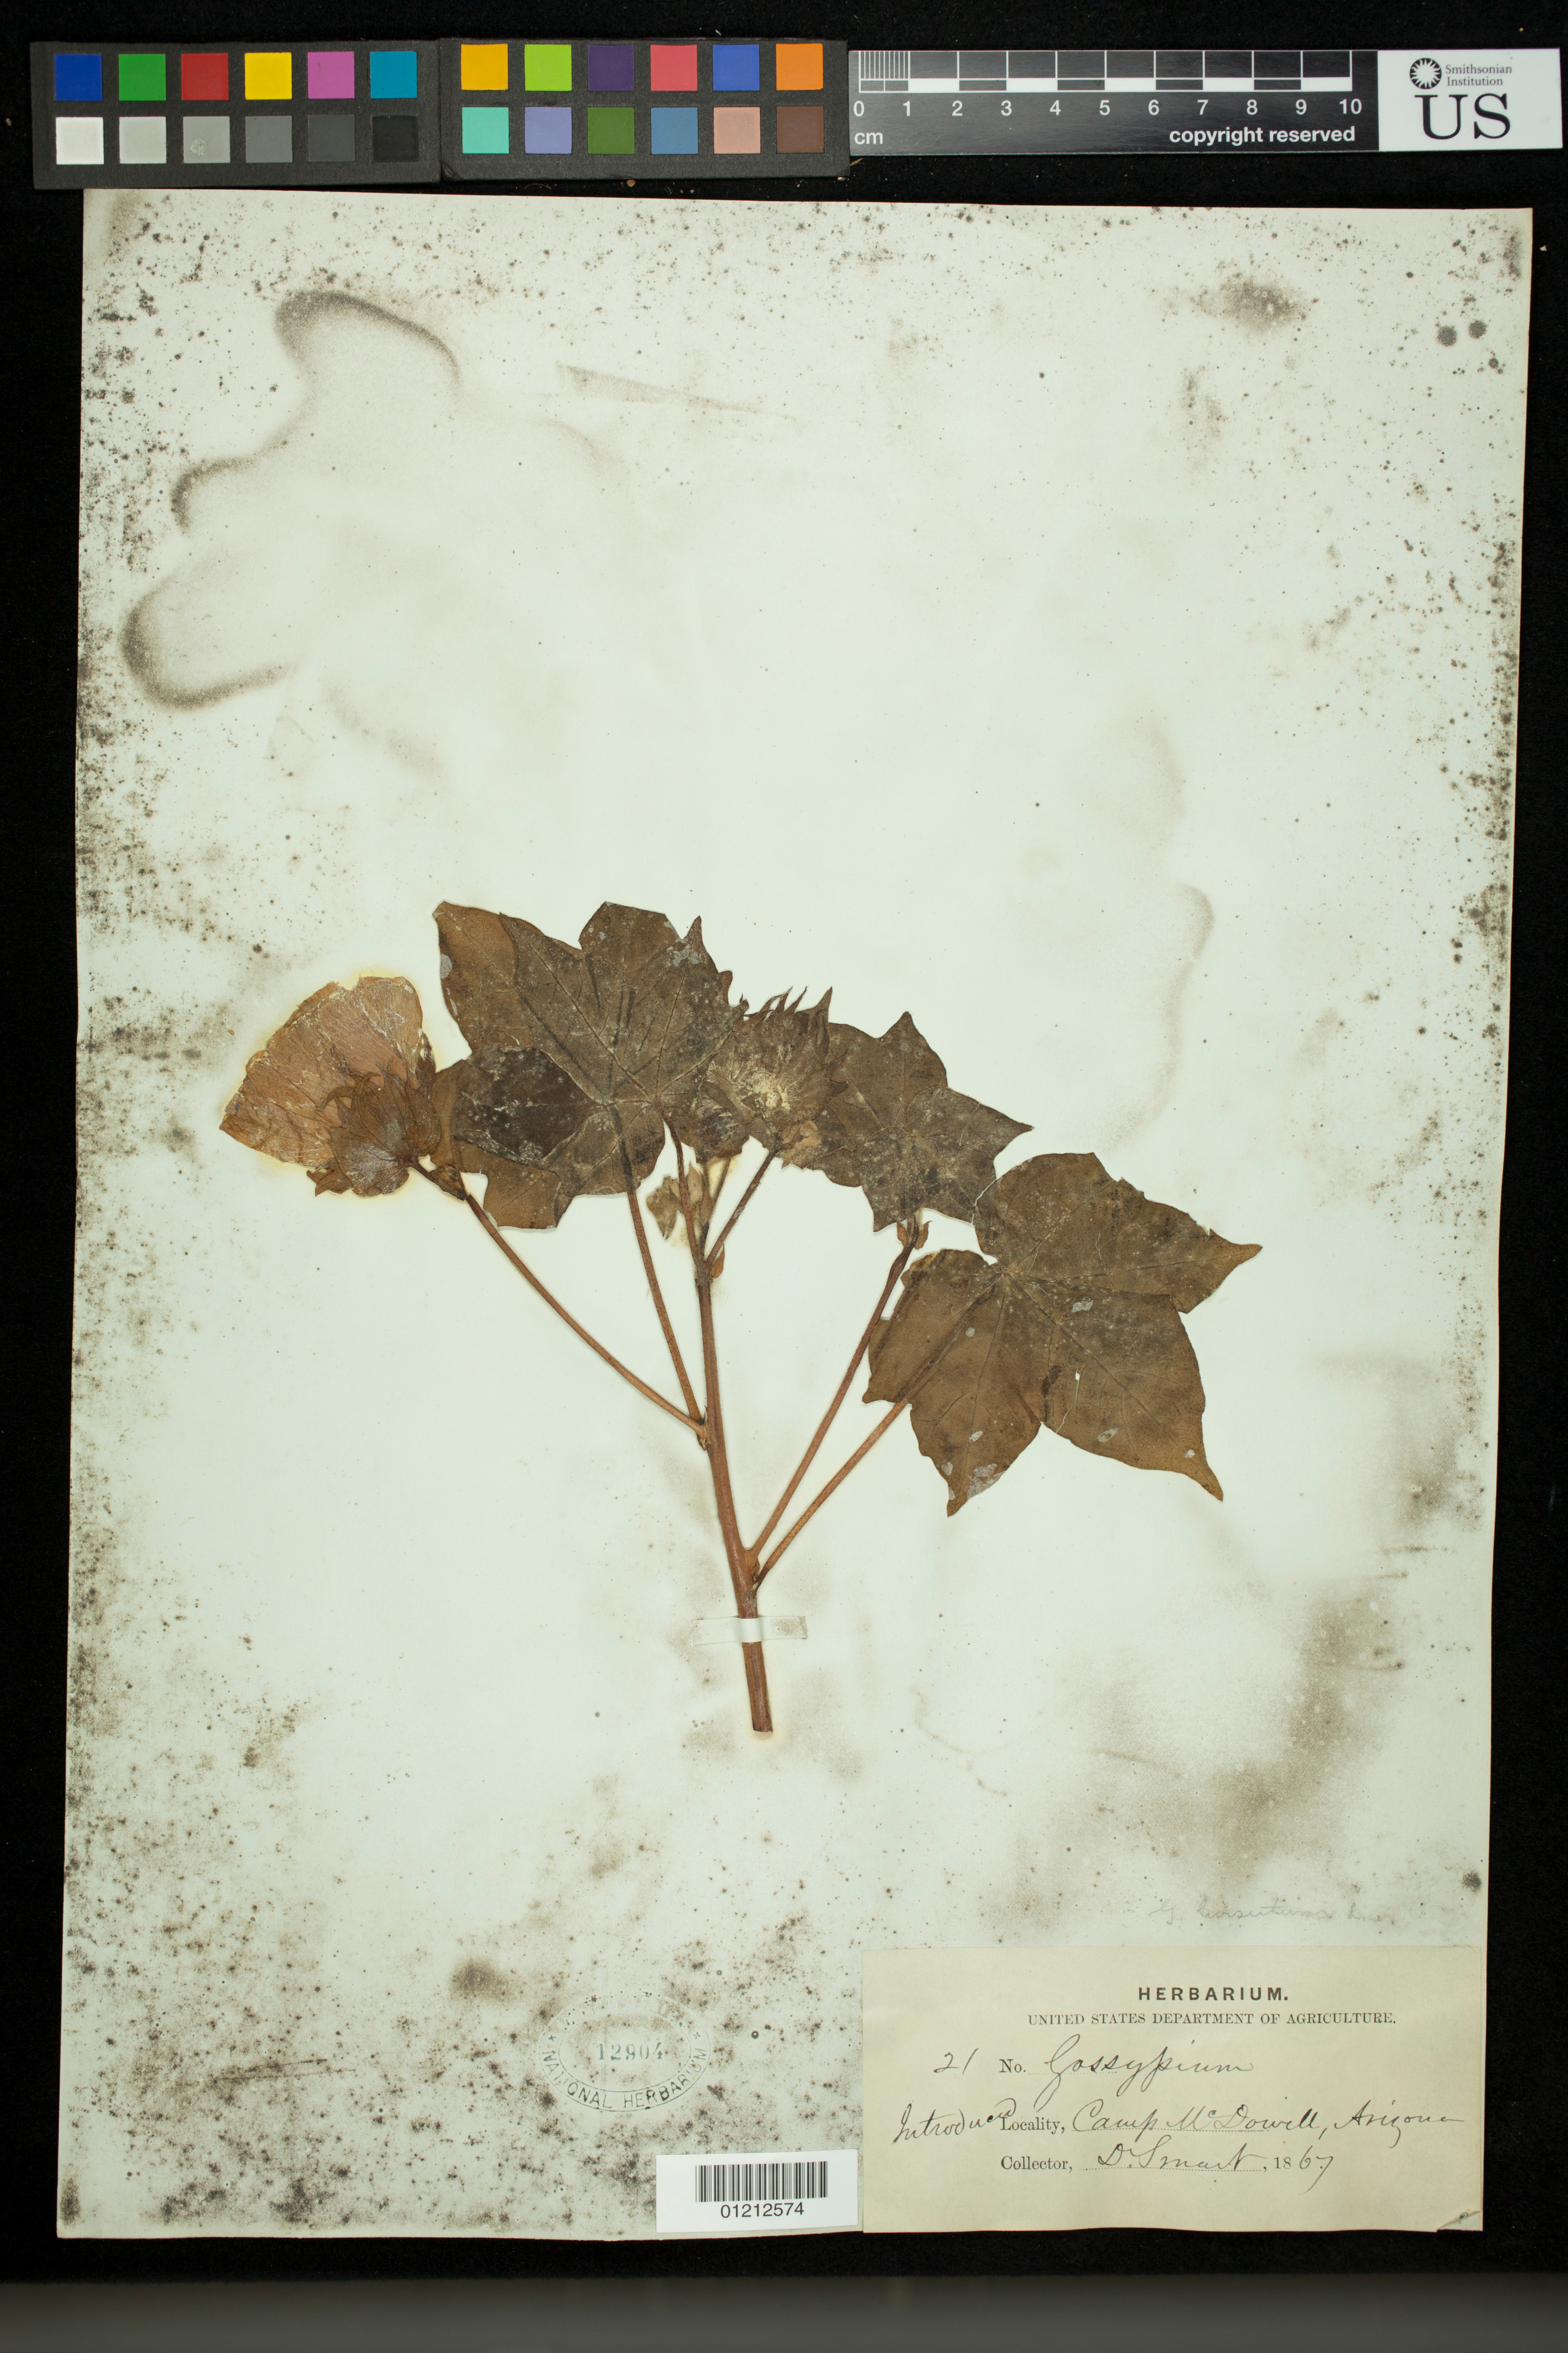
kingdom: Plantae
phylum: Tracheophyta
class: Magnoliopsida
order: Malvales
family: Malvaceae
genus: Gossypium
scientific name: Gossypium hirsutum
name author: L.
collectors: J. K. Small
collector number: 21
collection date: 1867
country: United States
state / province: Arizona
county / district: Maricopa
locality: Introduced. Camp McDowell, Arizona.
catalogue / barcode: US 12904